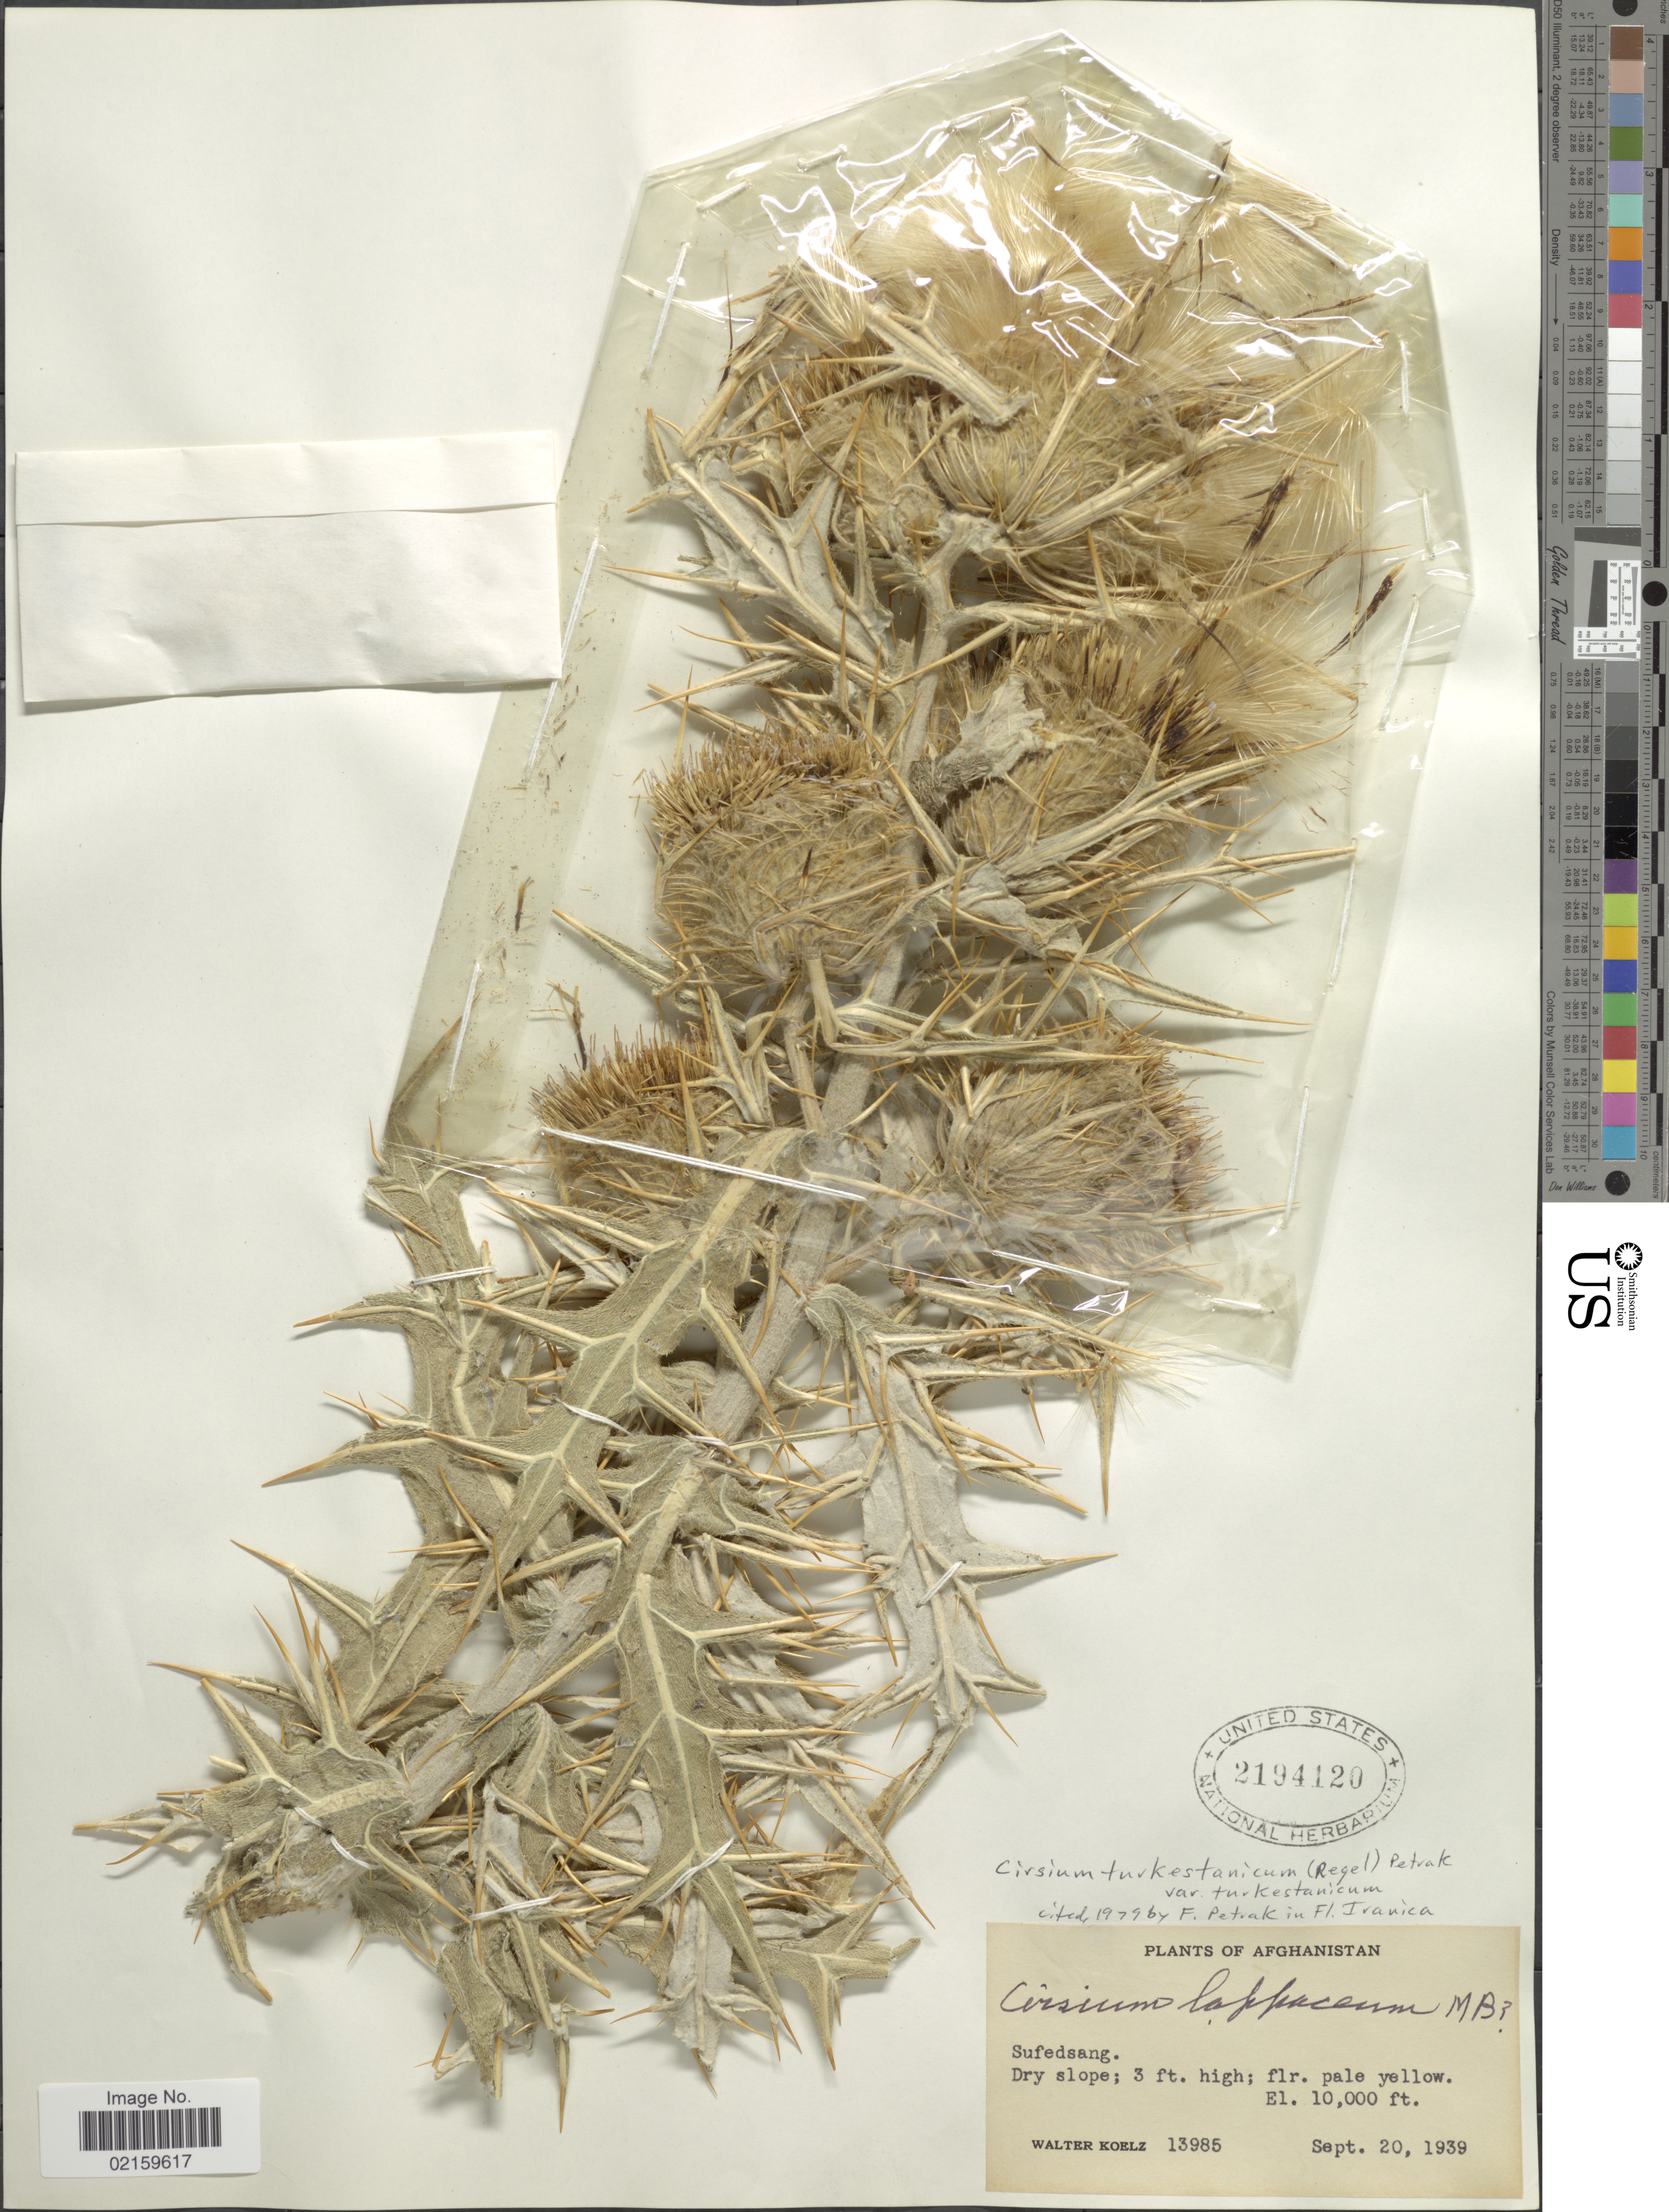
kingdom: Plantae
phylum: Tracheophyta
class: Magnoliopsida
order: Asterales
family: Asteraceae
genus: Cirsium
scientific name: Cirsium turkestanicum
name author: (Regel) Petr.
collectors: W. N. Koelz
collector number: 13985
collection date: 1939-09-20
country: Afghanistan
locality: Sufedsang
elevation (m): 3048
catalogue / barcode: US 2194120